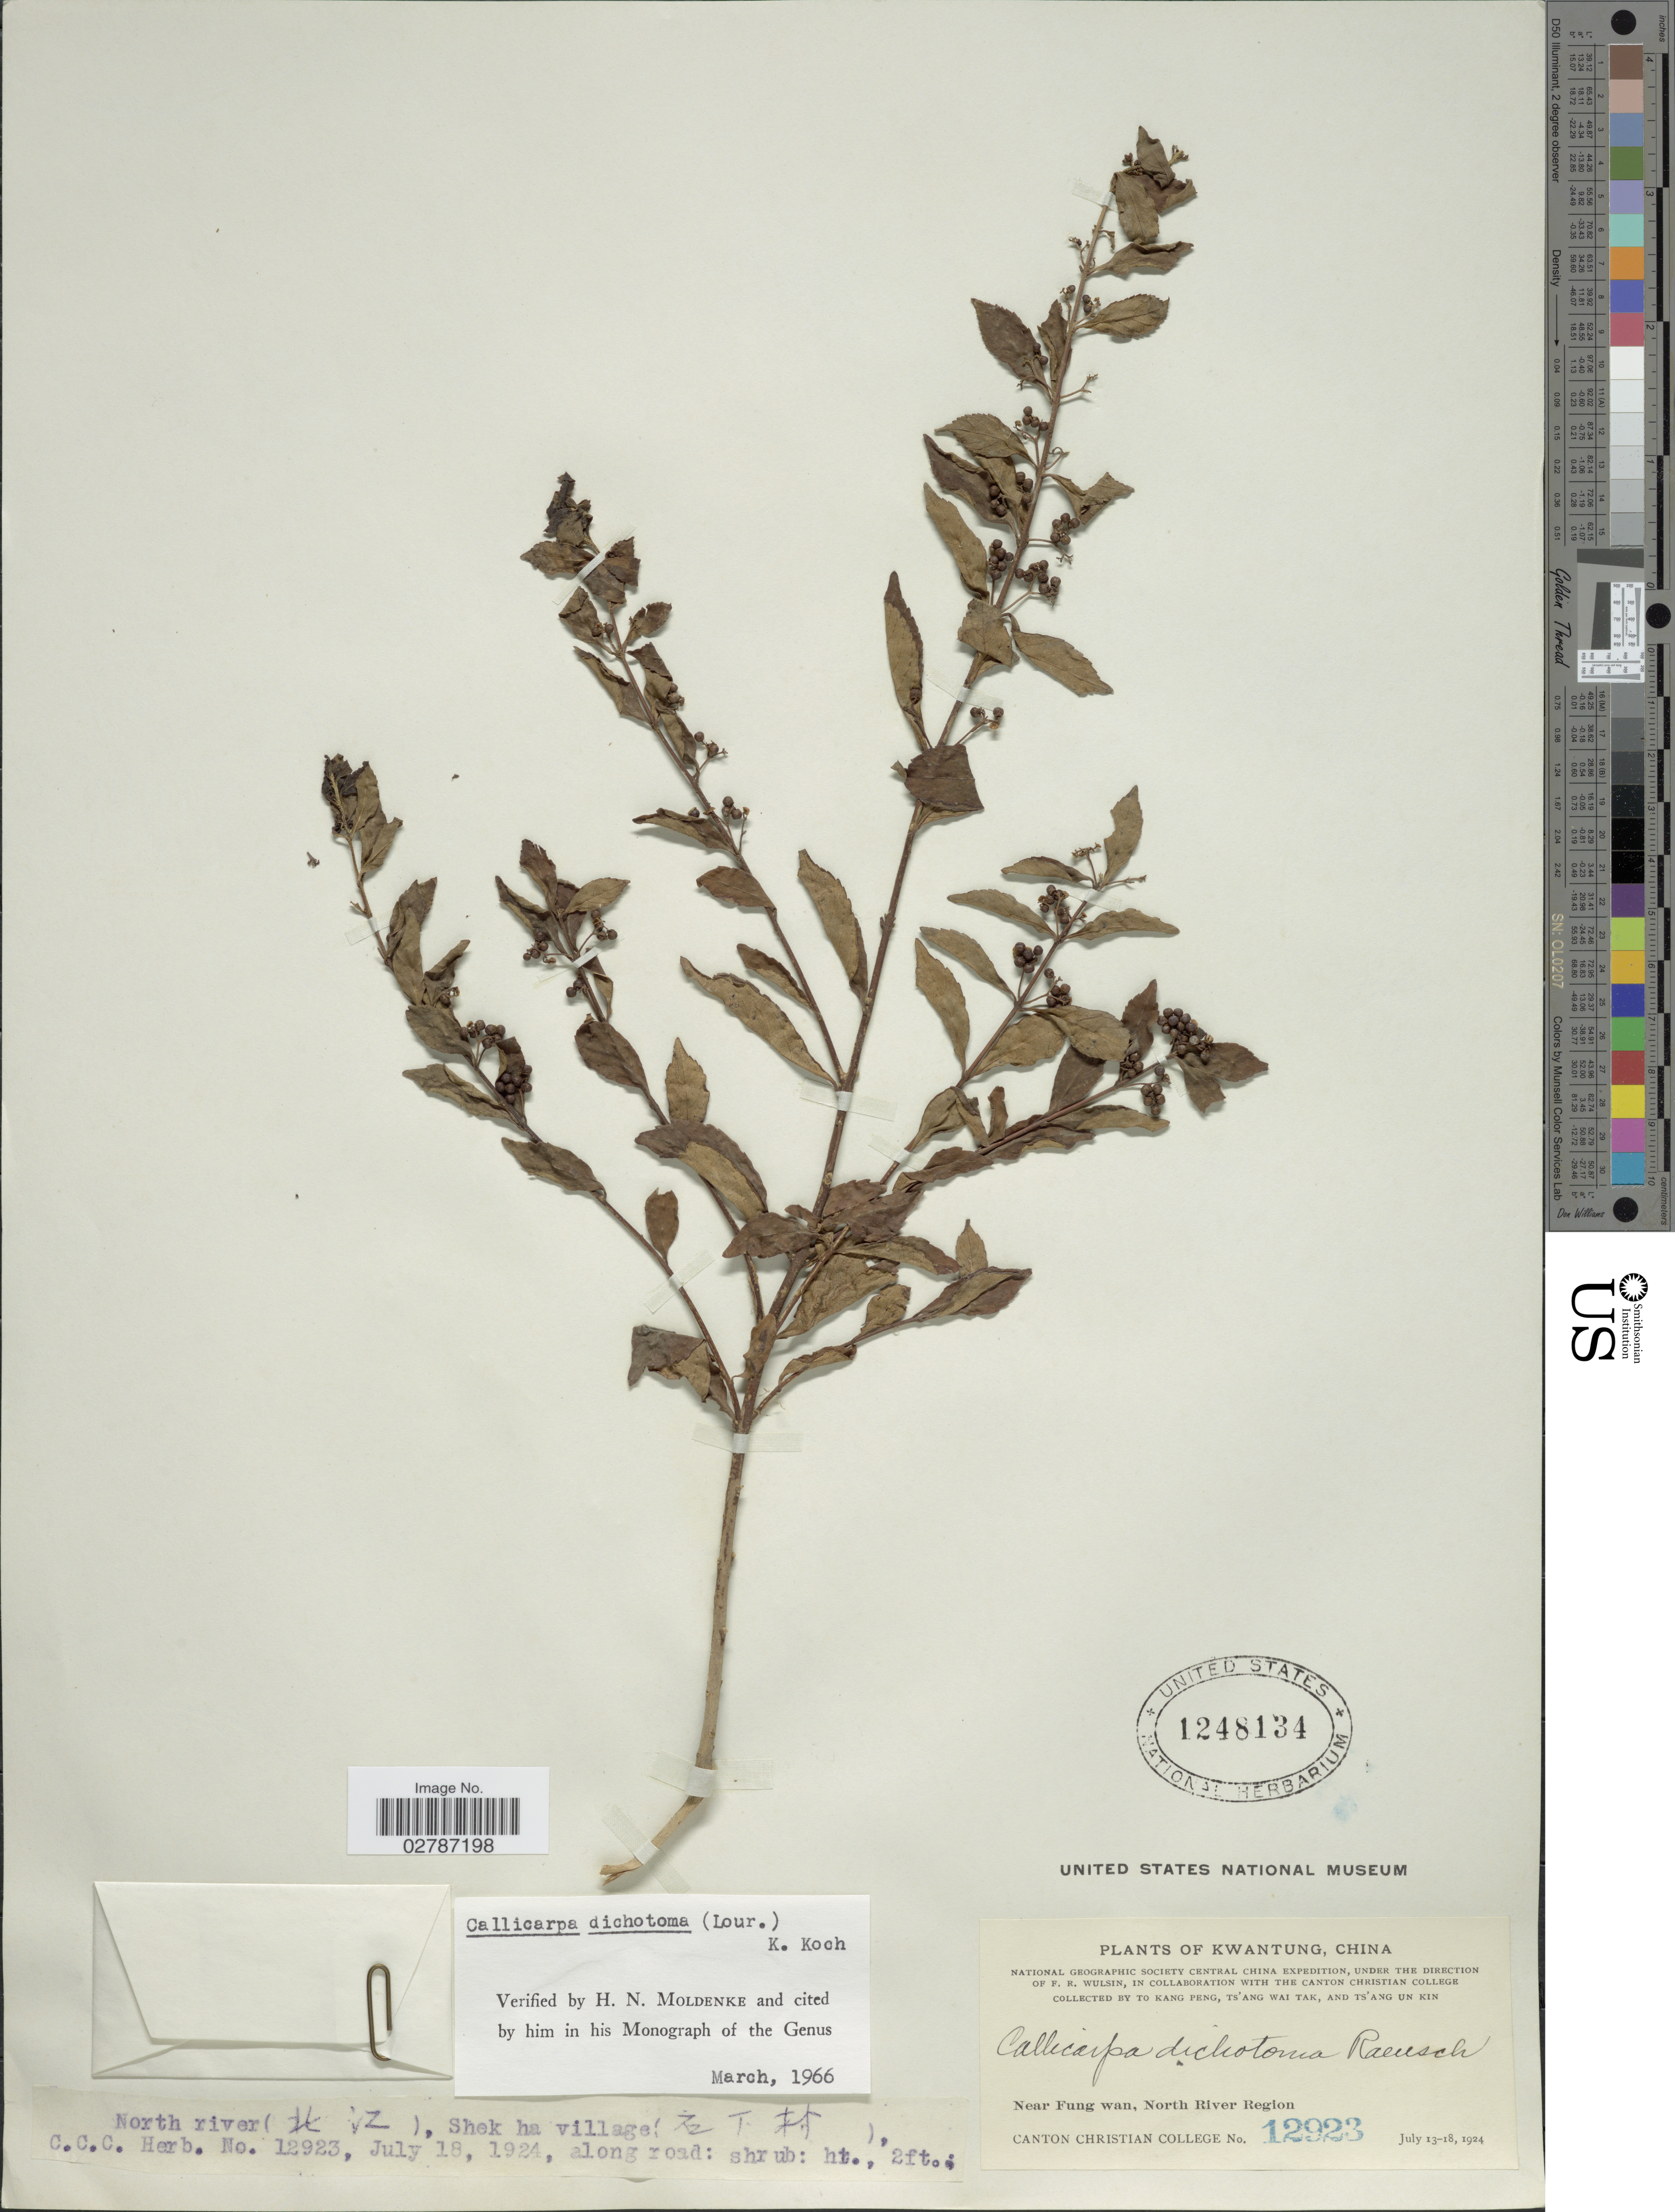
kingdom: Plantae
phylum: Tracheophyta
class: Magnoliopsida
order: Lamiales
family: Lamiaceae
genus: Callicarpa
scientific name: Callicarpa dichotoma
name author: (Lour.) K. Koch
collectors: Canton Christian College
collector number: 12923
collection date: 1924-07-18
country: China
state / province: Guangdong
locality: Kwangtung. Near Fung wan, North River Region. Shek ha village.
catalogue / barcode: US 1248134